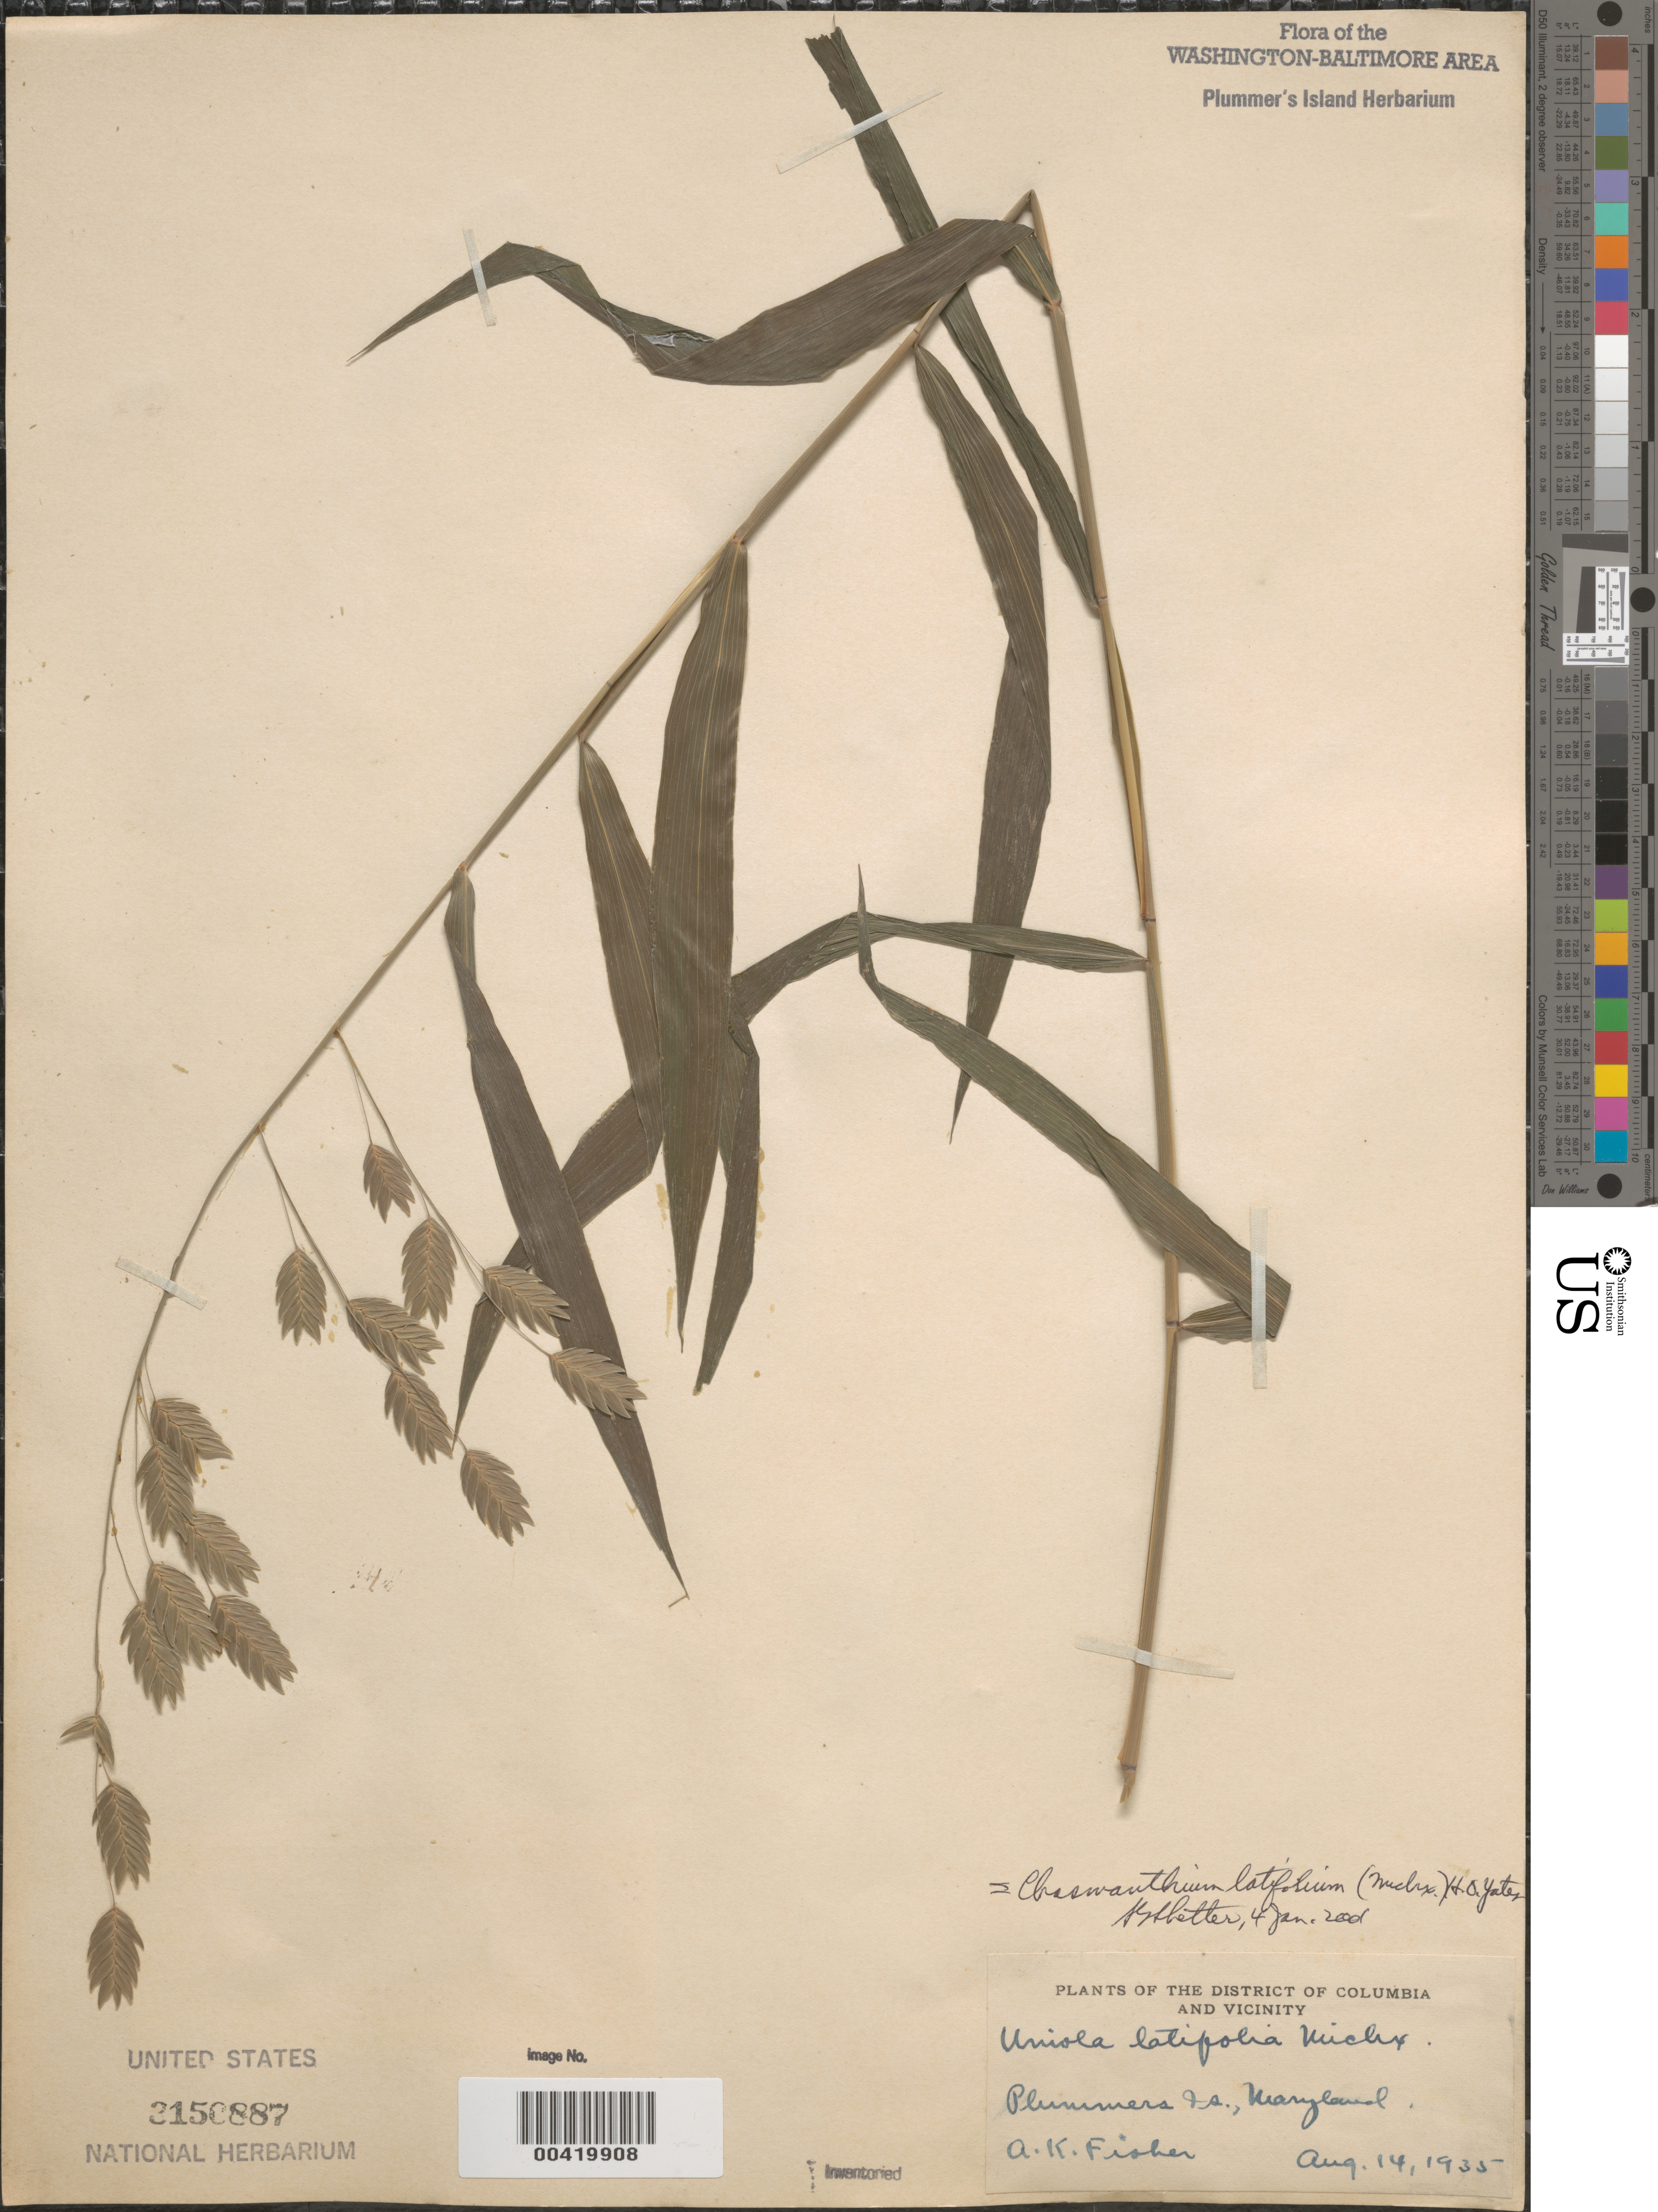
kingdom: Plantae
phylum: Tracheophyta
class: Liliopsida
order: Poales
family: Poaceae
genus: Chasmanthium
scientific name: Chasmanthium latifolium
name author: (Michx.) H.O. Yates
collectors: A. K. Fisher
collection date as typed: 14 Aug 1935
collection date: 1935-08-14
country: United States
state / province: Maryland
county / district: Montgomery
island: Plummers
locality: Plummer's Island C. & O. Canal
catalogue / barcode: US 3150887